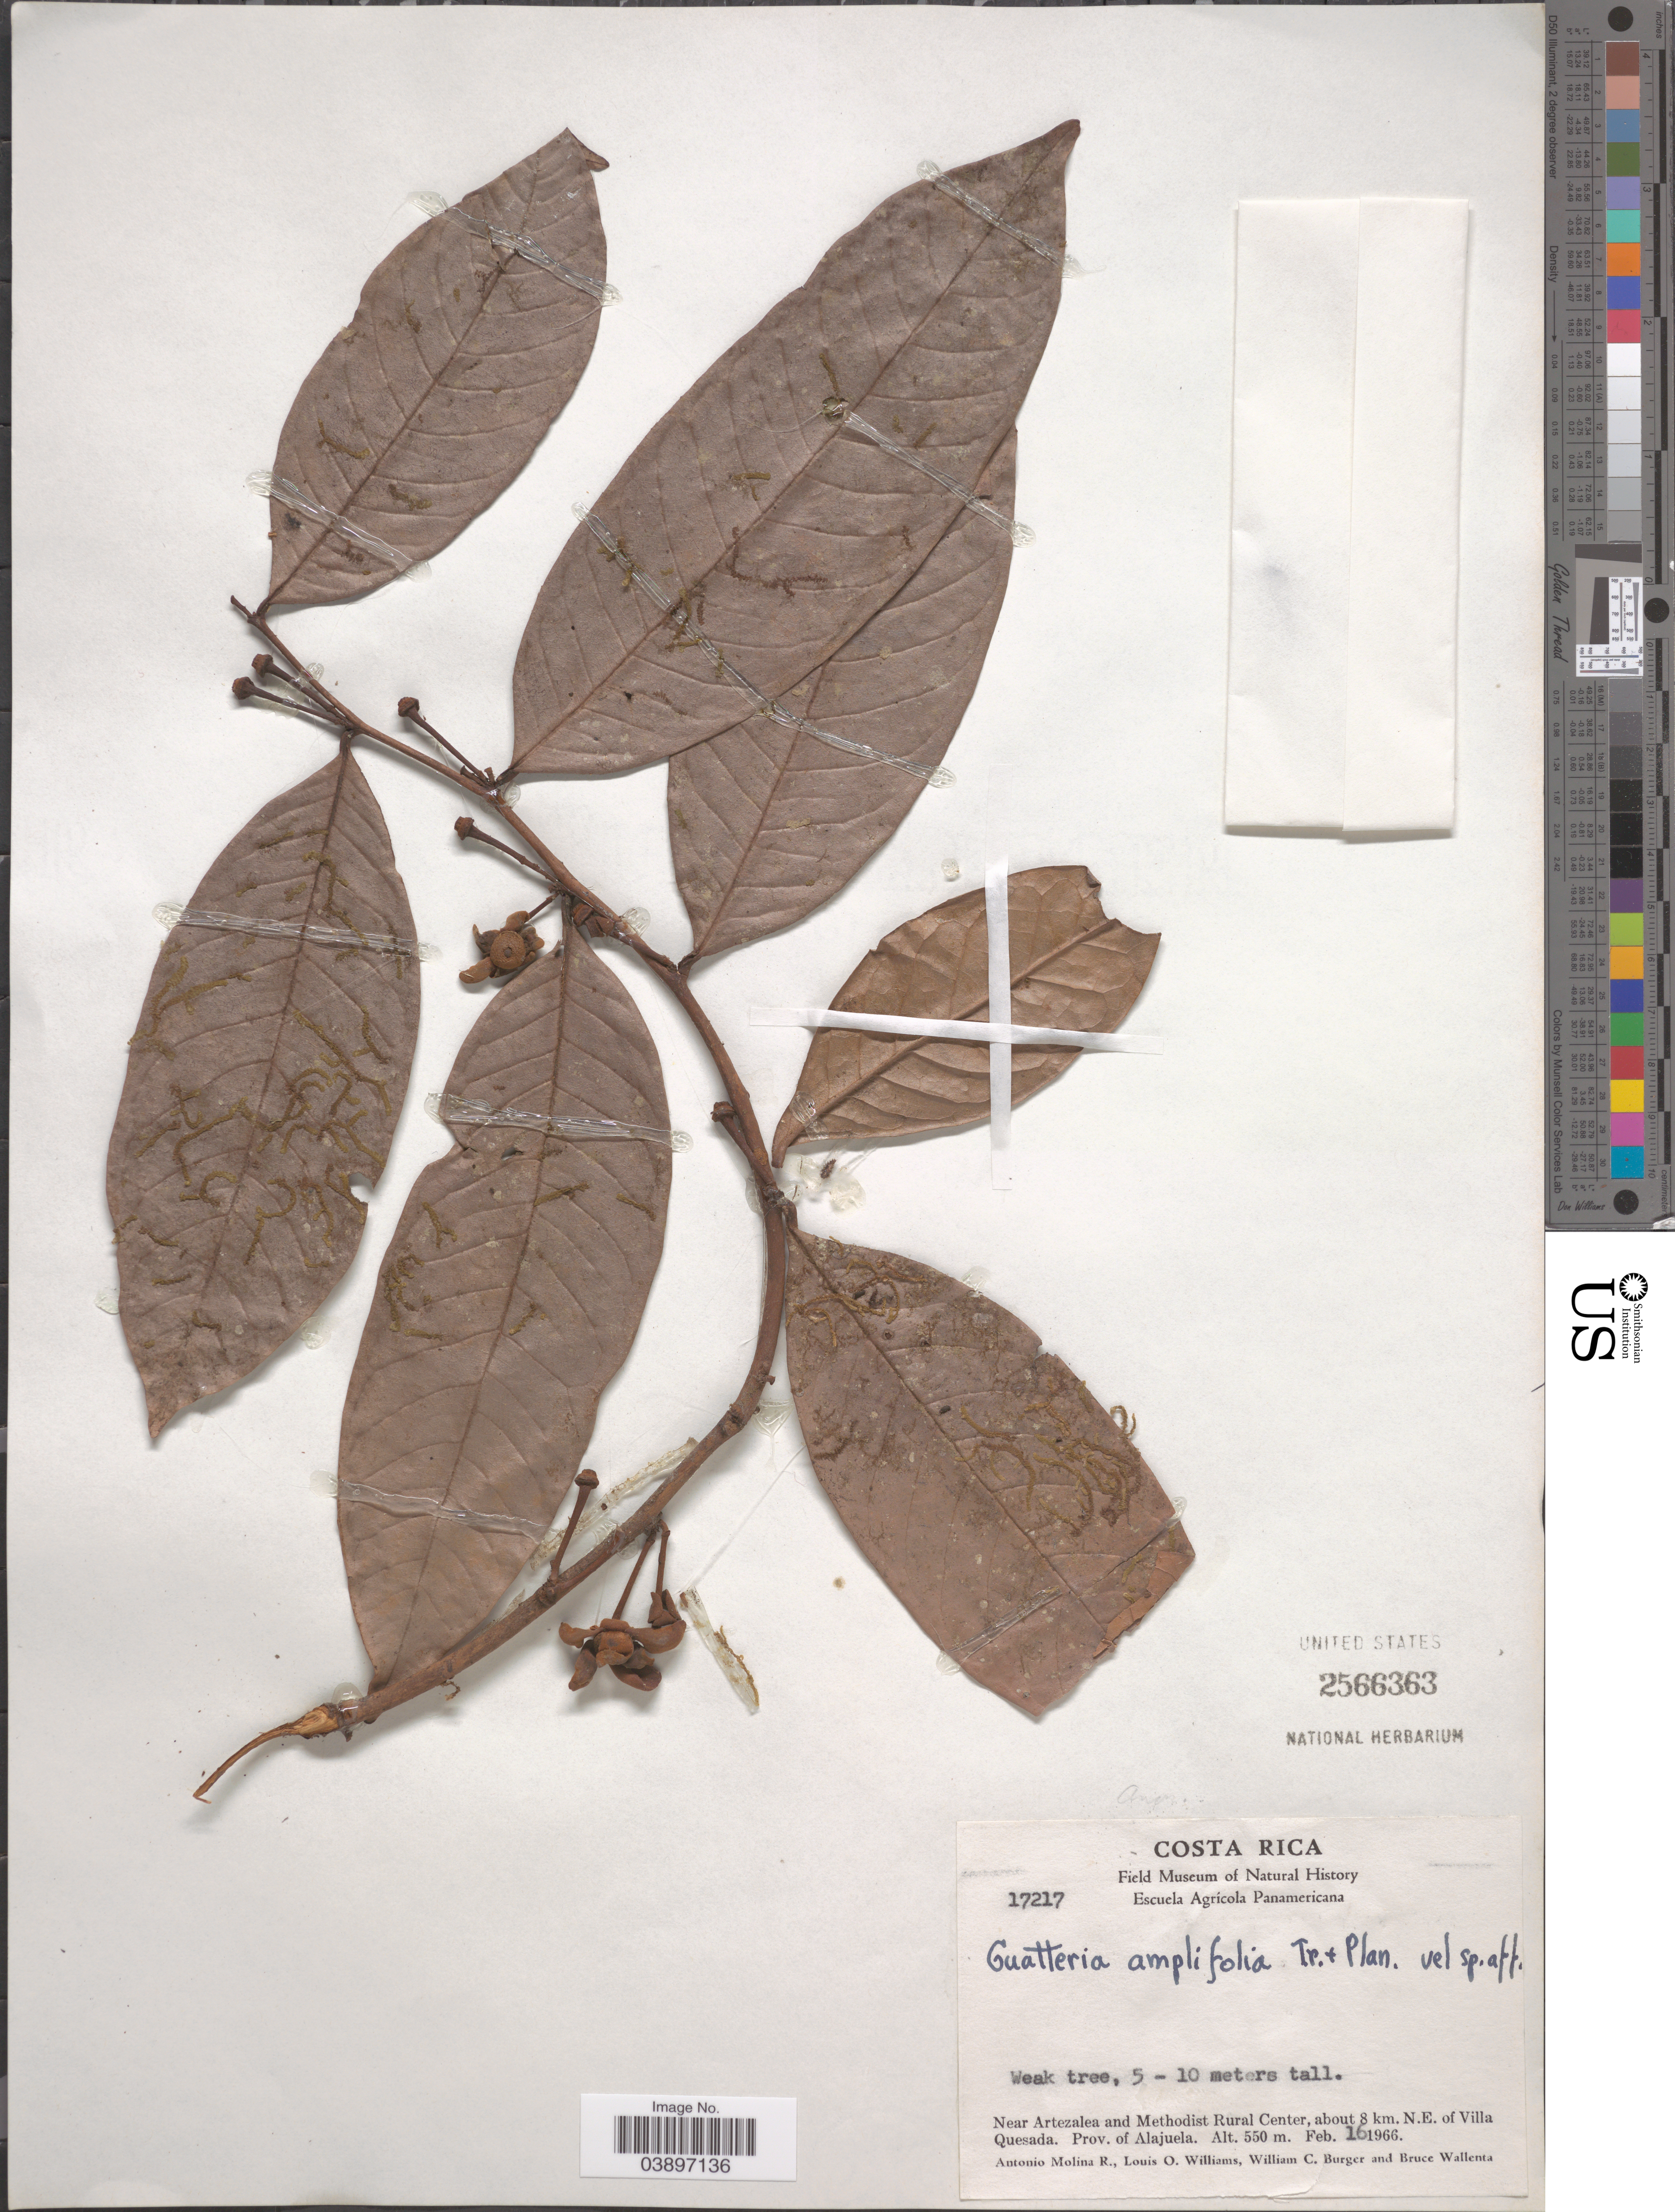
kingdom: Plantae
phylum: Tracheophyta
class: Magnoliopsida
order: Magnoliales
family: Annonaceae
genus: Guatteria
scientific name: Guatteria amplifolia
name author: Triana & Planch.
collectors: A. Molina R., L. O. Williams, W. Burger & B. Wallenta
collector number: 17217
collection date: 1966-02-16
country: Costa Rica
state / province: Alajuela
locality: Near Artezalea and Methodist Rural Center, about 8 km. N. E. of Villa Quesada.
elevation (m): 550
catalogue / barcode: US 2566363